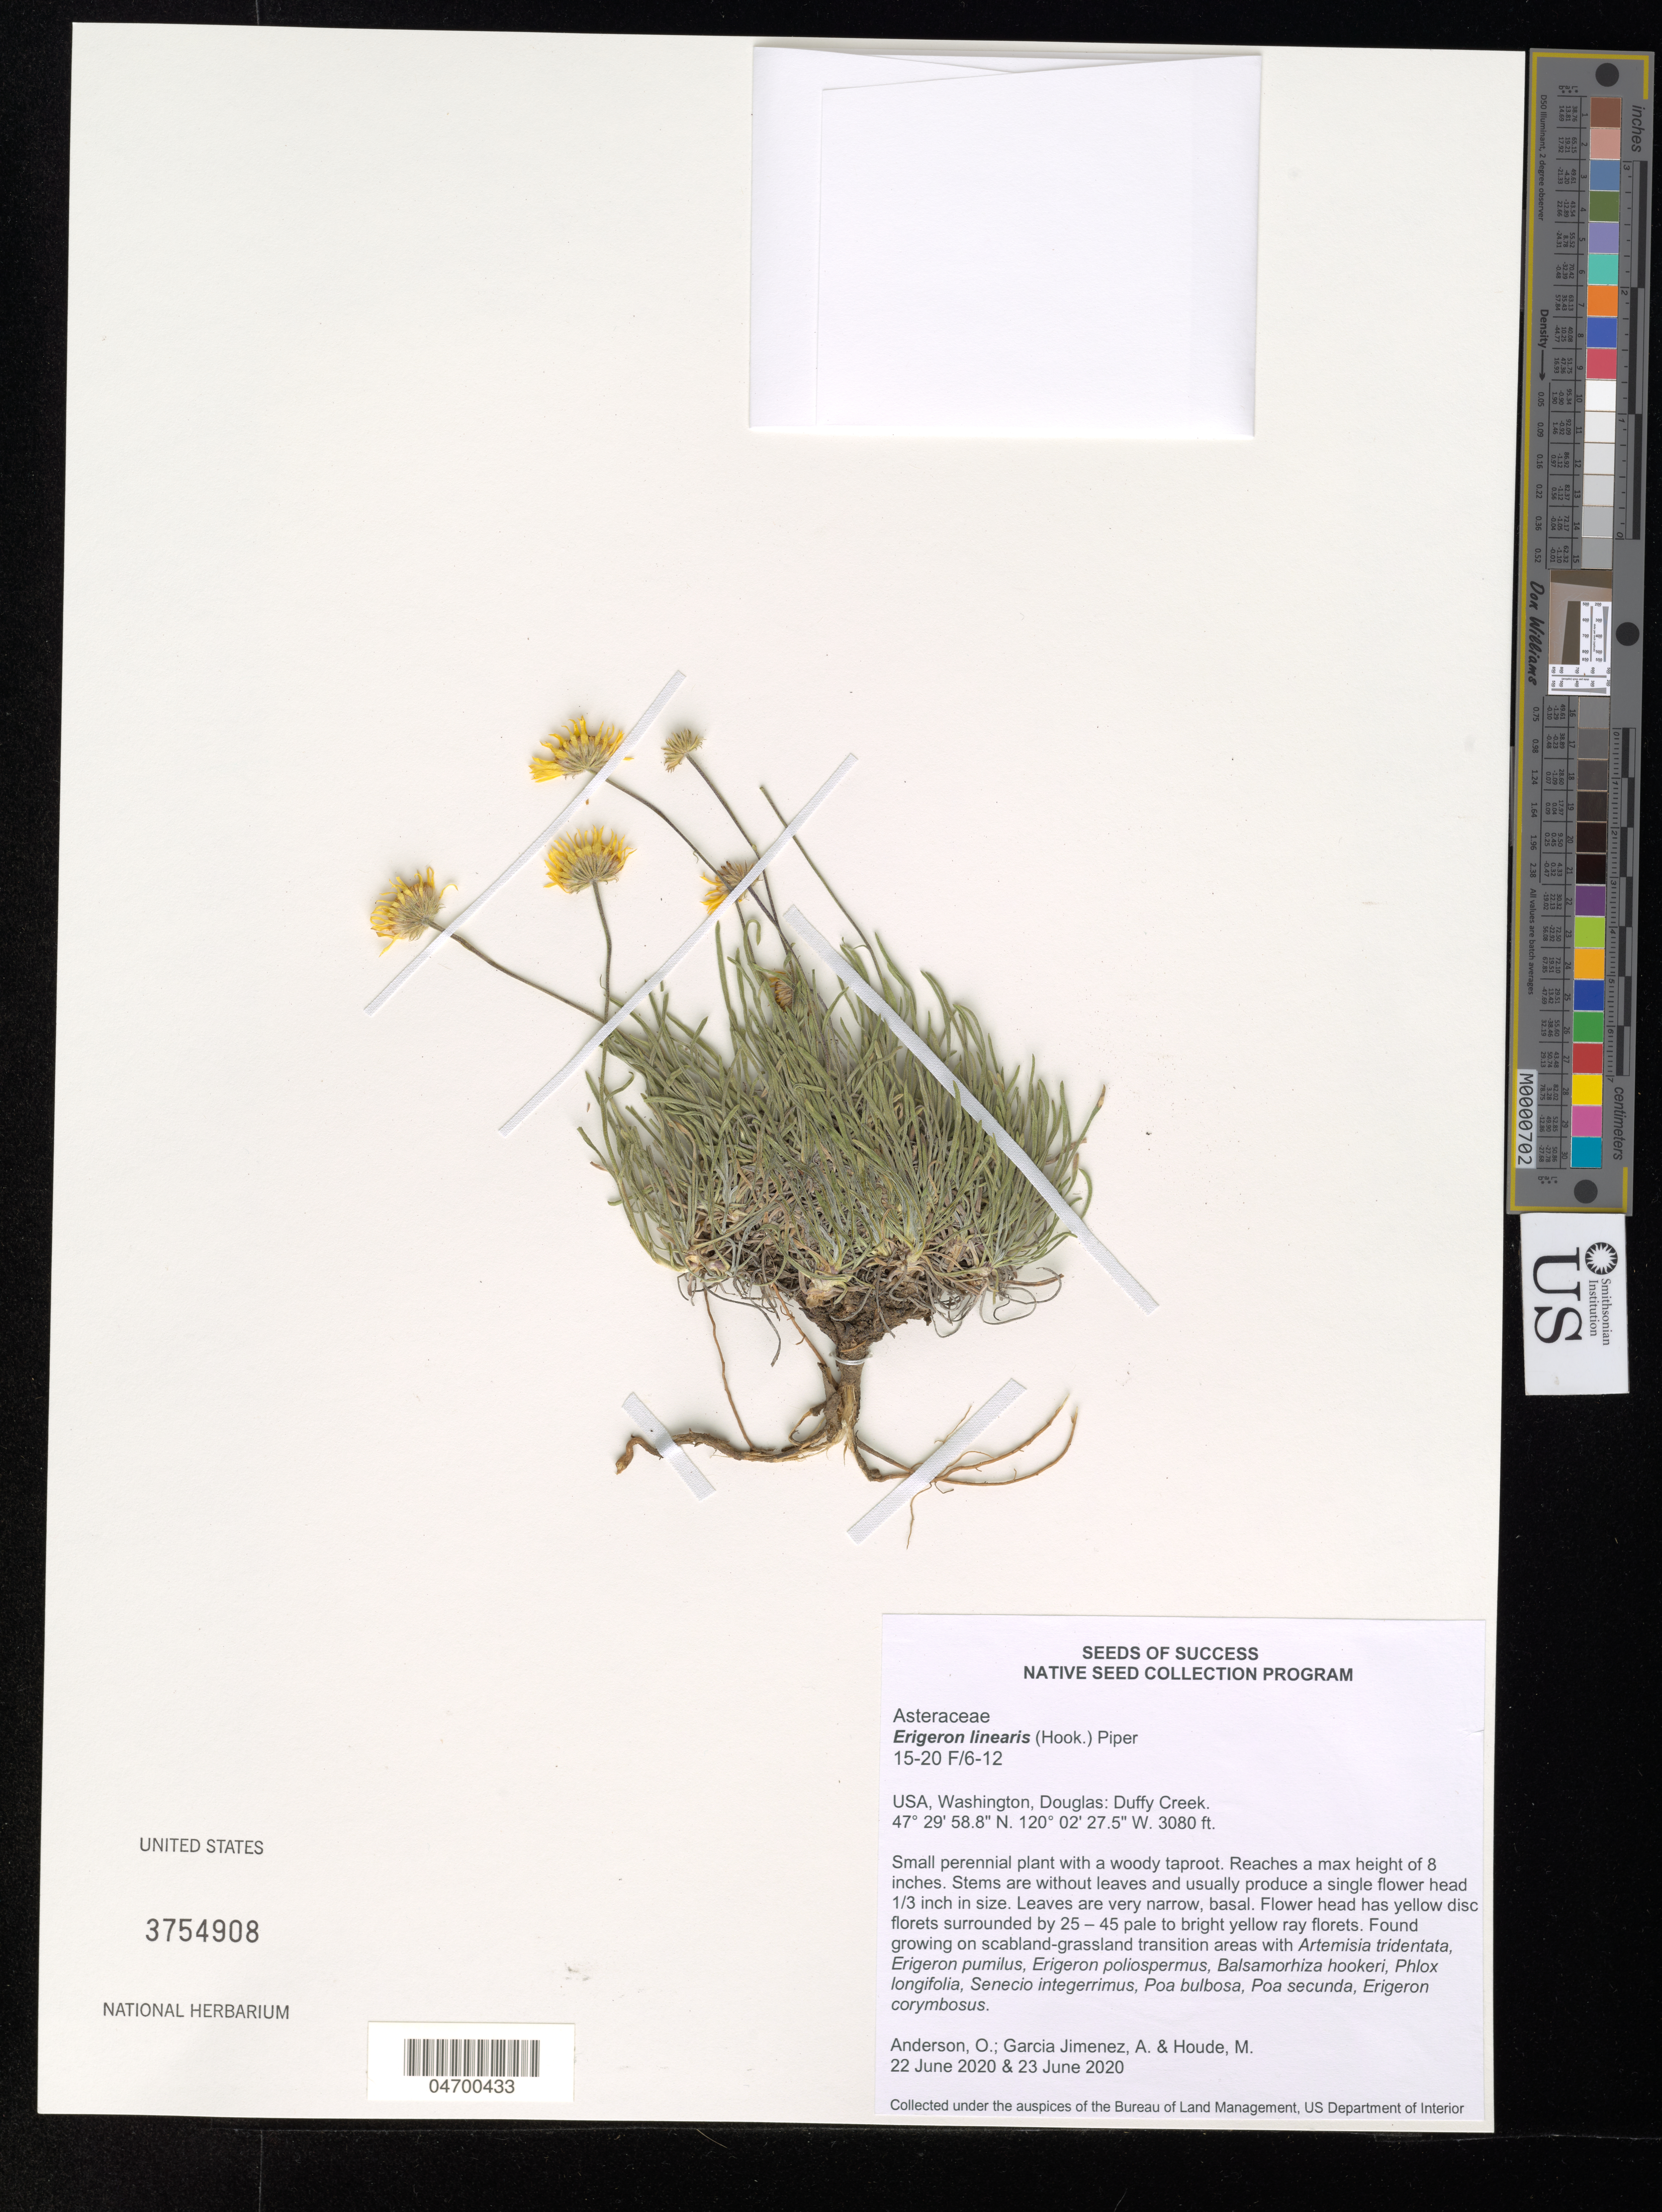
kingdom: Plantae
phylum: Tracheophyta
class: Magnoliopsida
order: Asterales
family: Asteraceae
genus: Erigeron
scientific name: Erigeron linearis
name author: (Hook.) Piper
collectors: O. Anderson, A. Garcia Jimenez & H. Vielstich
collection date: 2020-06-22/2020-06-23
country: United States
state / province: Washington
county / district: Douglas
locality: Douglas: Duffy Creek.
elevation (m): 939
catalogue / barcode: US 3754908